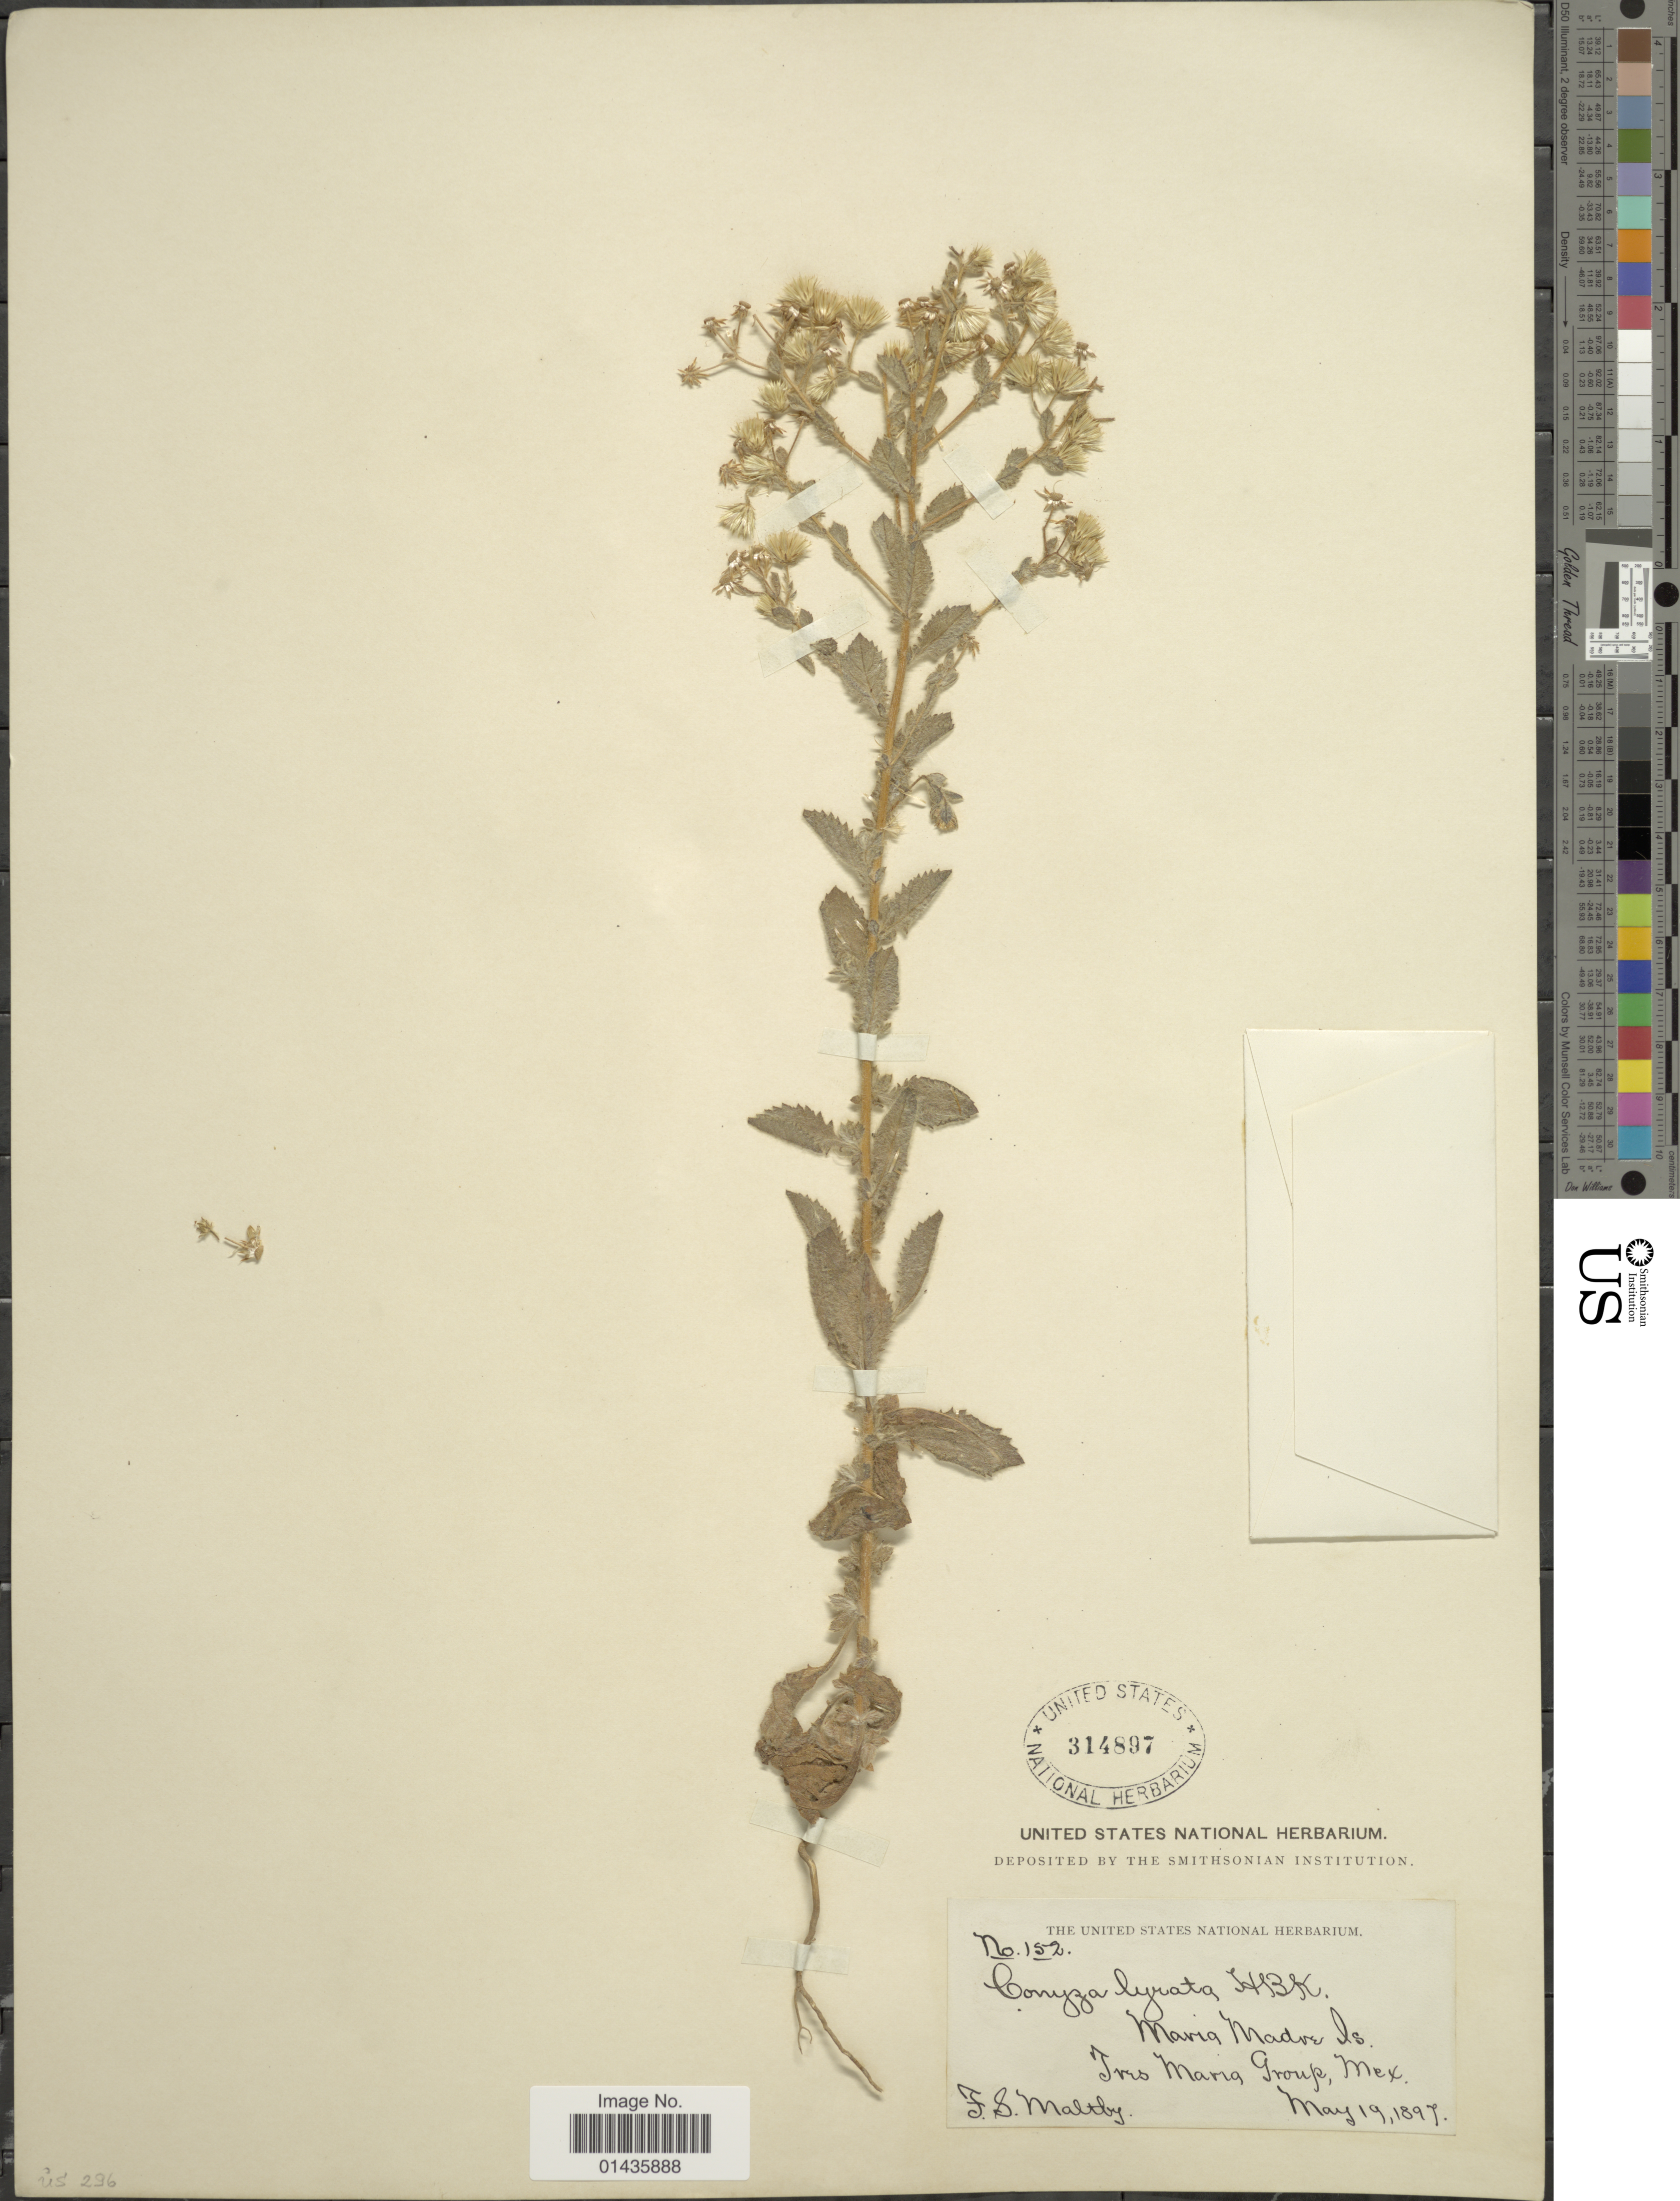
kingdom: Plantae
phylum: Tracheophyta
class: Magnoliopsida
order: Asterales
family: Asteraceae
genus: Pseudoconyza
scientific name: Pseudoconyza lyrata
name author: (Kunth) Cuatrec.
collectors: F. S. Maltby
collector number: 152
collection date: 1897-05-19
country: Mexico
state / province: Nayarit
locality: Maria Madre Is., Tres Maria Group, Mex.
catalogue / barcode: US 314897